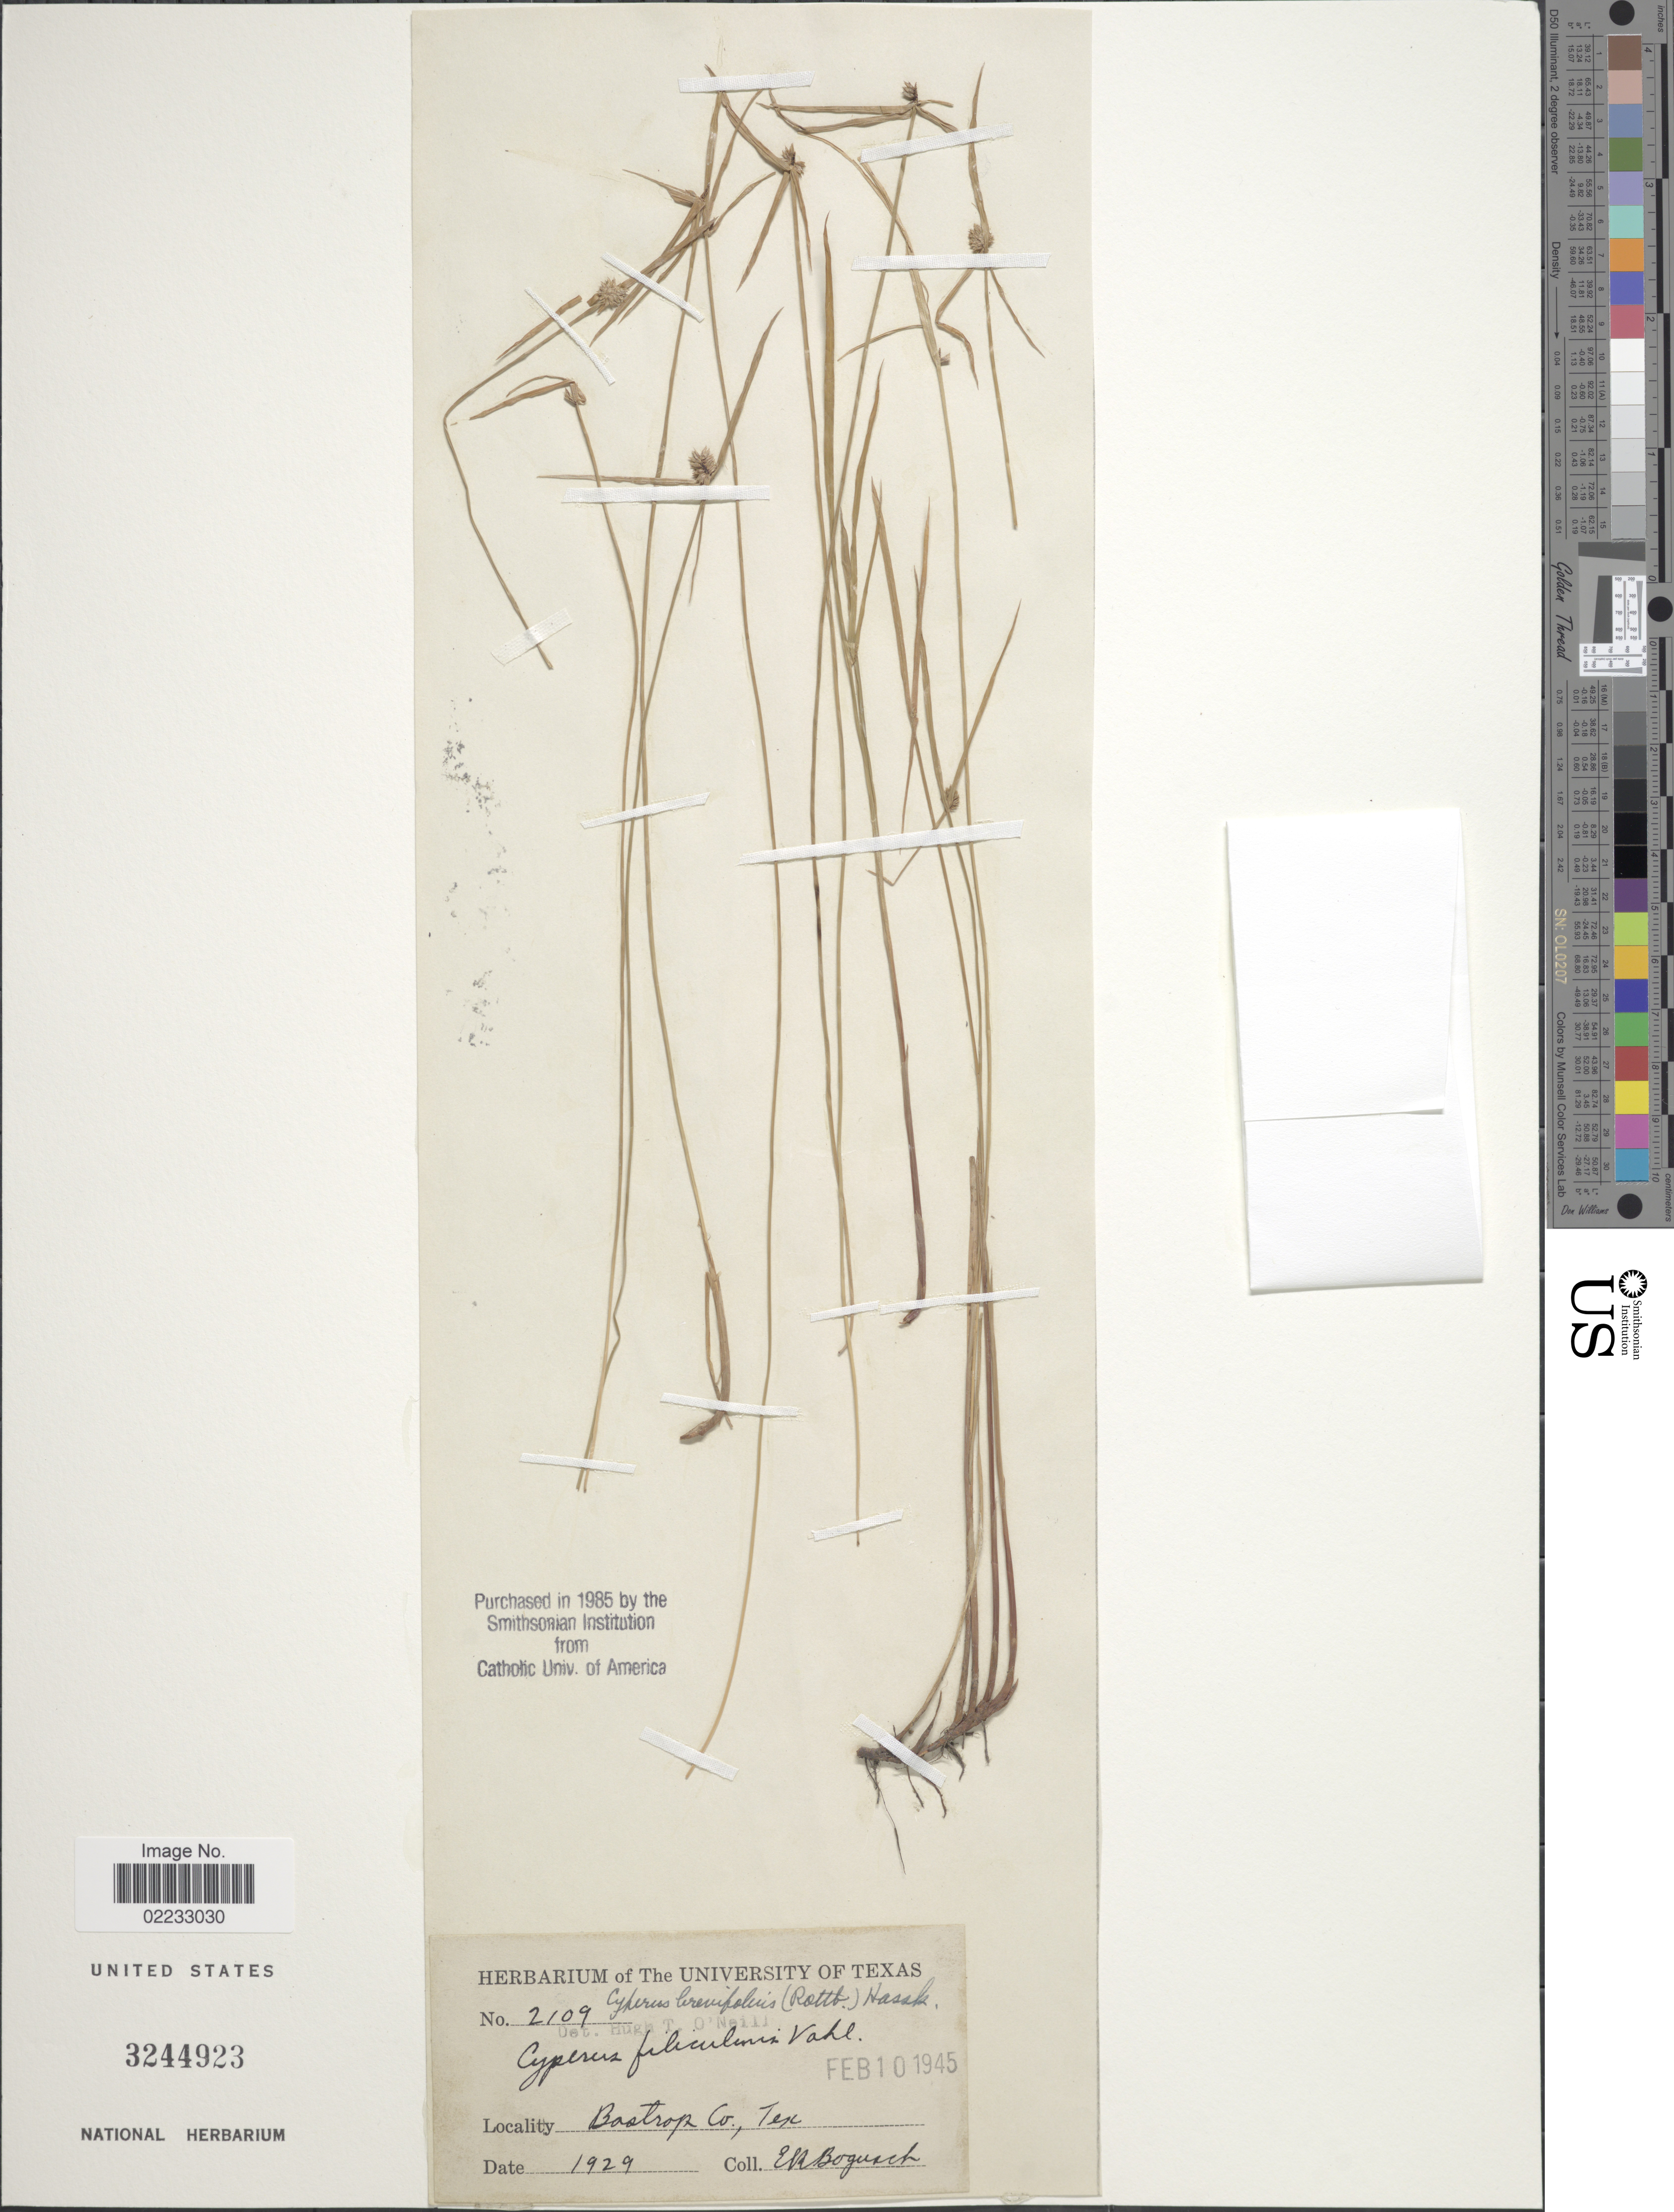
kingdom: Plantae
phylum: Tracheophyta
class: Liliopsida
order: Poales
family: Cyperaceae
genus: Cyperus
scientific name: Cyperus brevifolius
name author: (Rottb.) Hassk.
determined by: Strong, M. T., (US), Smithsonian Institution - National Museum of Natural History (UNITED STATES)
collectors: E. Bogusch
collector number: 2109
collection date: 1929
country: United States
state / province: Texas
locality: Bastrop Co.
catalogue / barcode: US 3244923